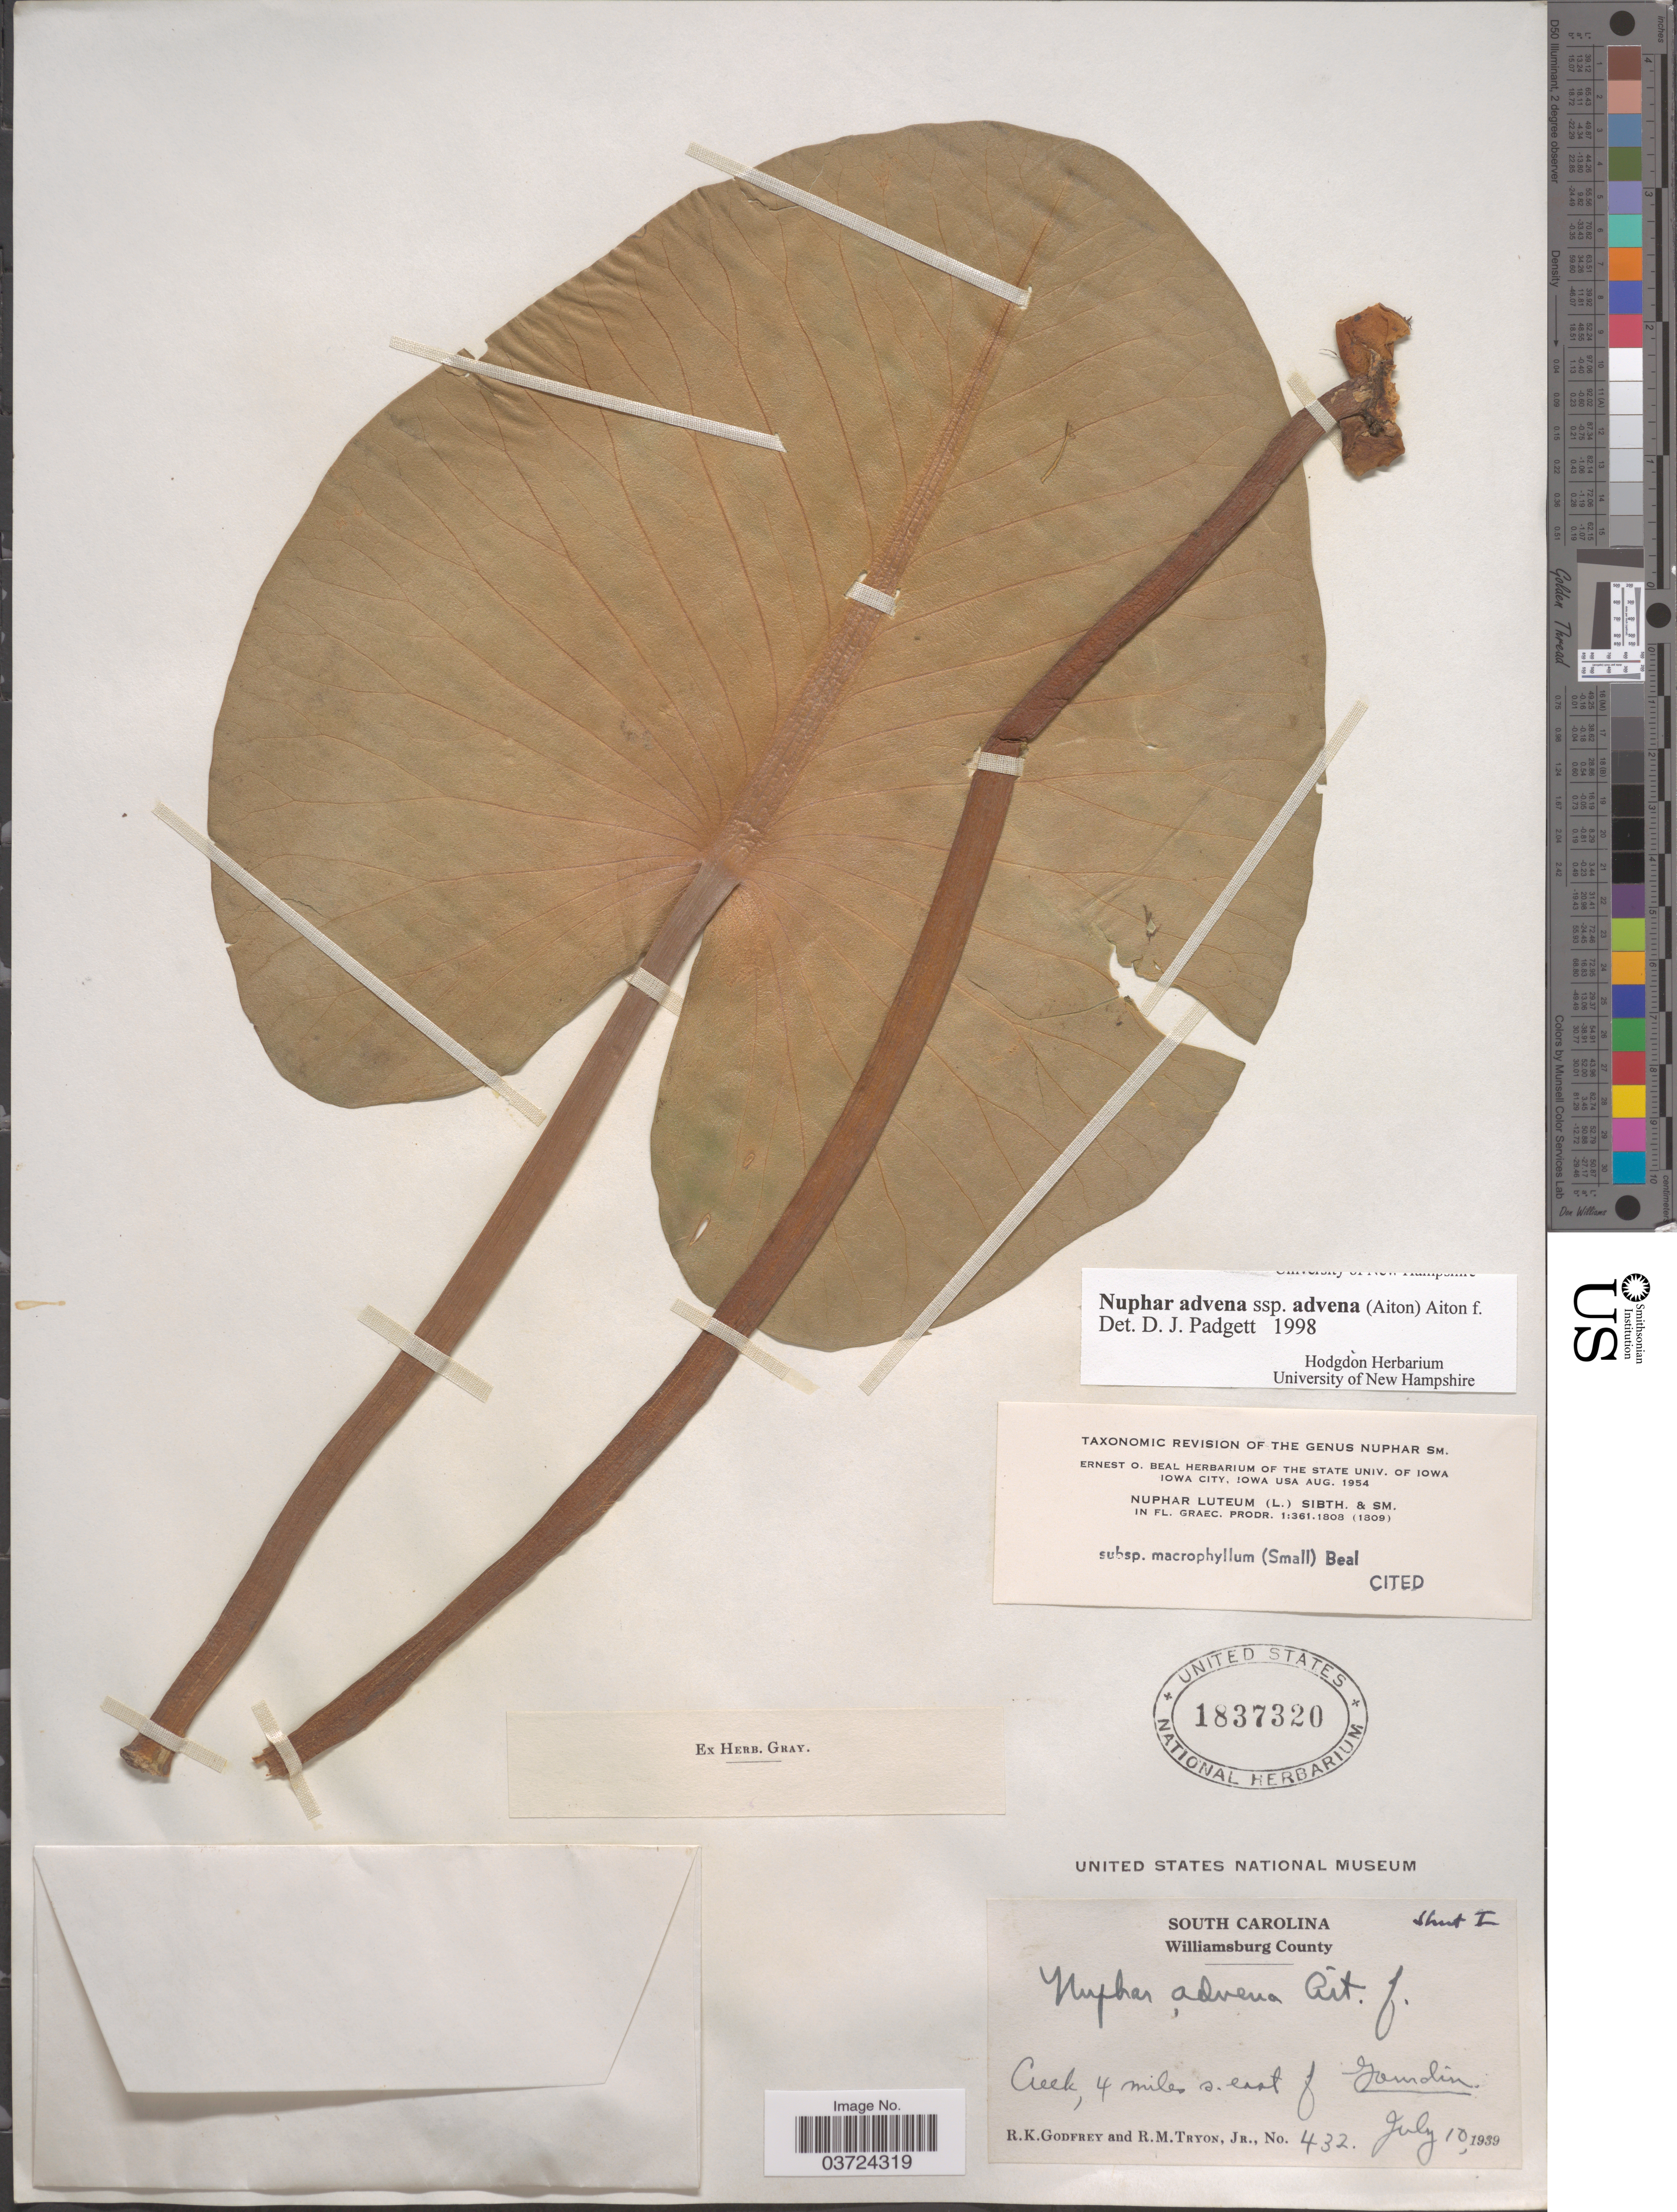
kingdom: Plantae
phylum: Tracheophyta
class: Magnoliopsida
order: Nymphaeales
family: Nymphaeaceae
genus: Nuphar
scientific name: Nuphar advena subsp. advena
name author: (Aiton) W.T. Aiton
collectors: R. K. Godfrey & R. Tryon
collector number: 432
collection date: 1939-07-10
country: United States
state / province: South Carolina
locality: Williamsburg County. Creek, 4 miles s. east of Gourdin.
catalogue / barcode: US 1837320